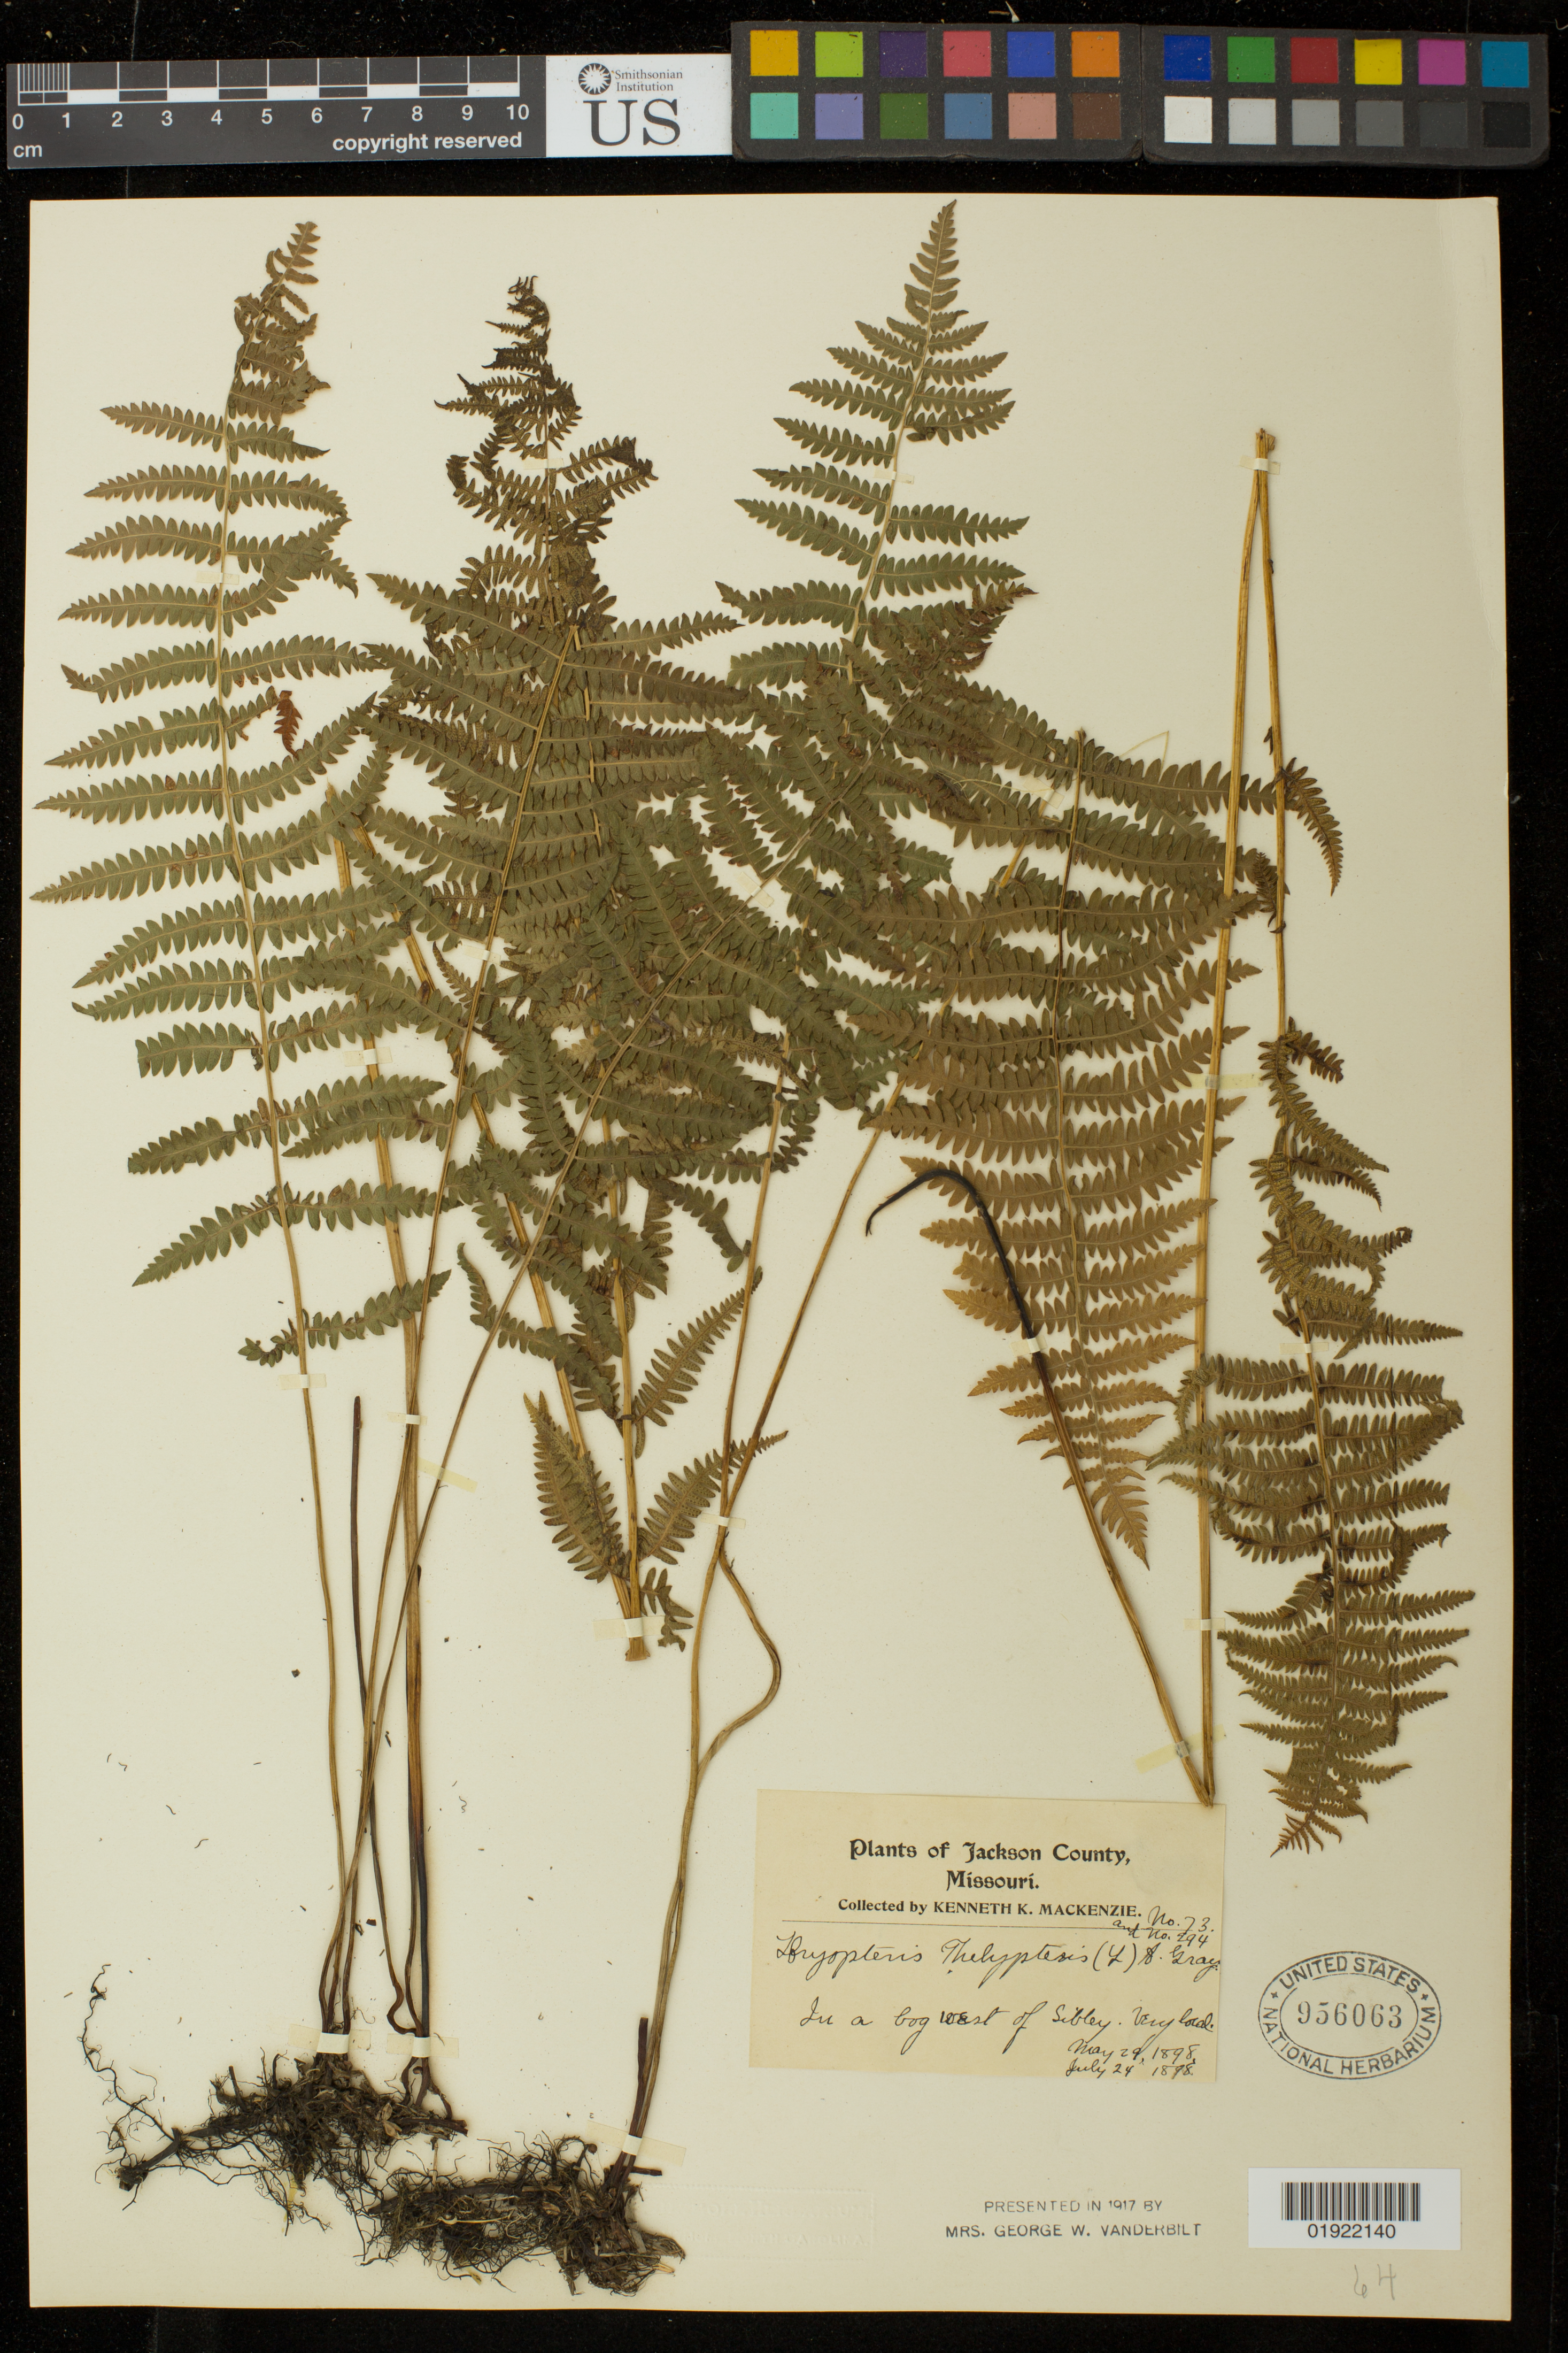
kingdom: Plantae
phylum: Tracheophyta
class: Polypodiopsida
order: Polypodiales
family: Thelypteridaceae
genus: Thelypteris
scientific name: Thelypteris palustris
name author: (Salisb.) Schott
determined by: Schott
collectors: K. K. Mackenzie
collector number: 73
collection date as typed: May 29, 1898 July 24, 1898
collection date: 1898-05-29,1898-07-24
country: United States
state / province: Missouri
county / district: Jackson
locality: in a bog west of Sibley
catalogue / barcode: US 956063